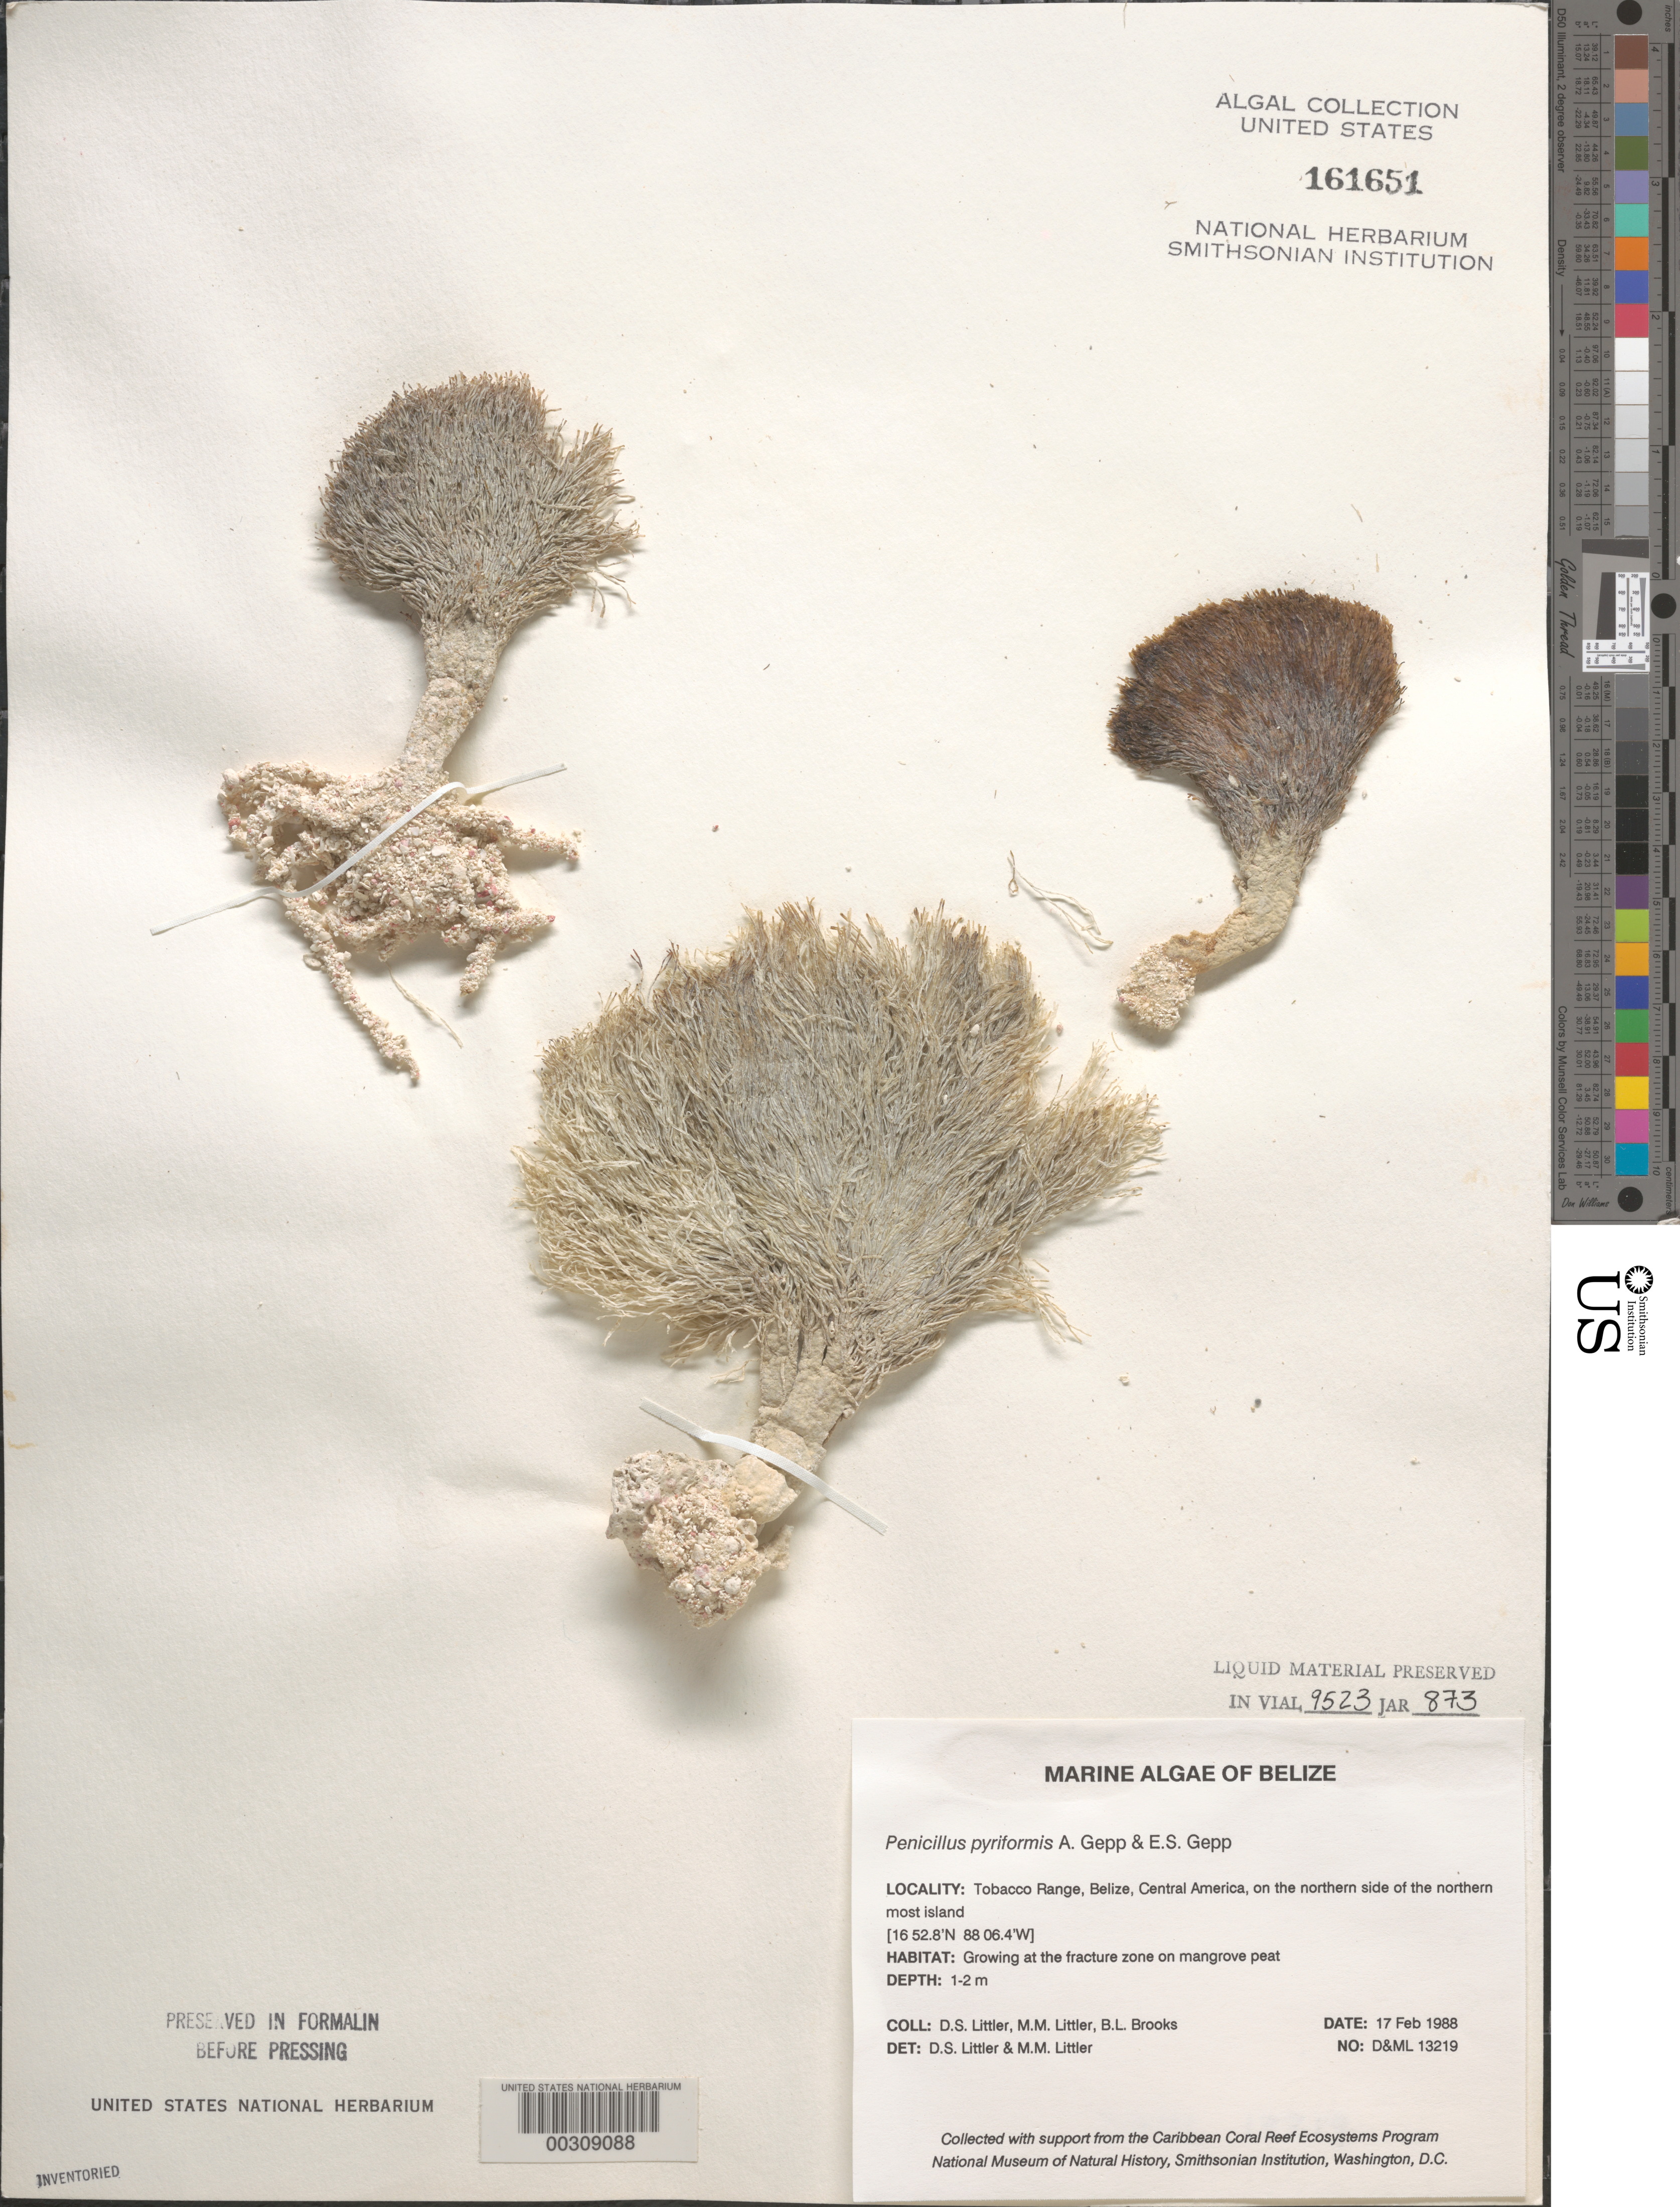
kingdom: Plantae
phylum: Chlorophyta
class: Ulvophyceae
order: Bryopsidales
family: Udoteaceae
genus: Penicillus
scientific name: Penicillus pyriformis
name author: A. Gepp & E. Gepp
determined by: Littler, D. S.; Littler, M. M.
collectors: D. S. Littler, M. M. Littler & B. Brooks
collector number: D&ML 13219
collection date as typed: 17 Feb 1988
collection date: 1988-02-17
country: Belize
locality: Tobacco Range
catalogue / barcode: US 161651